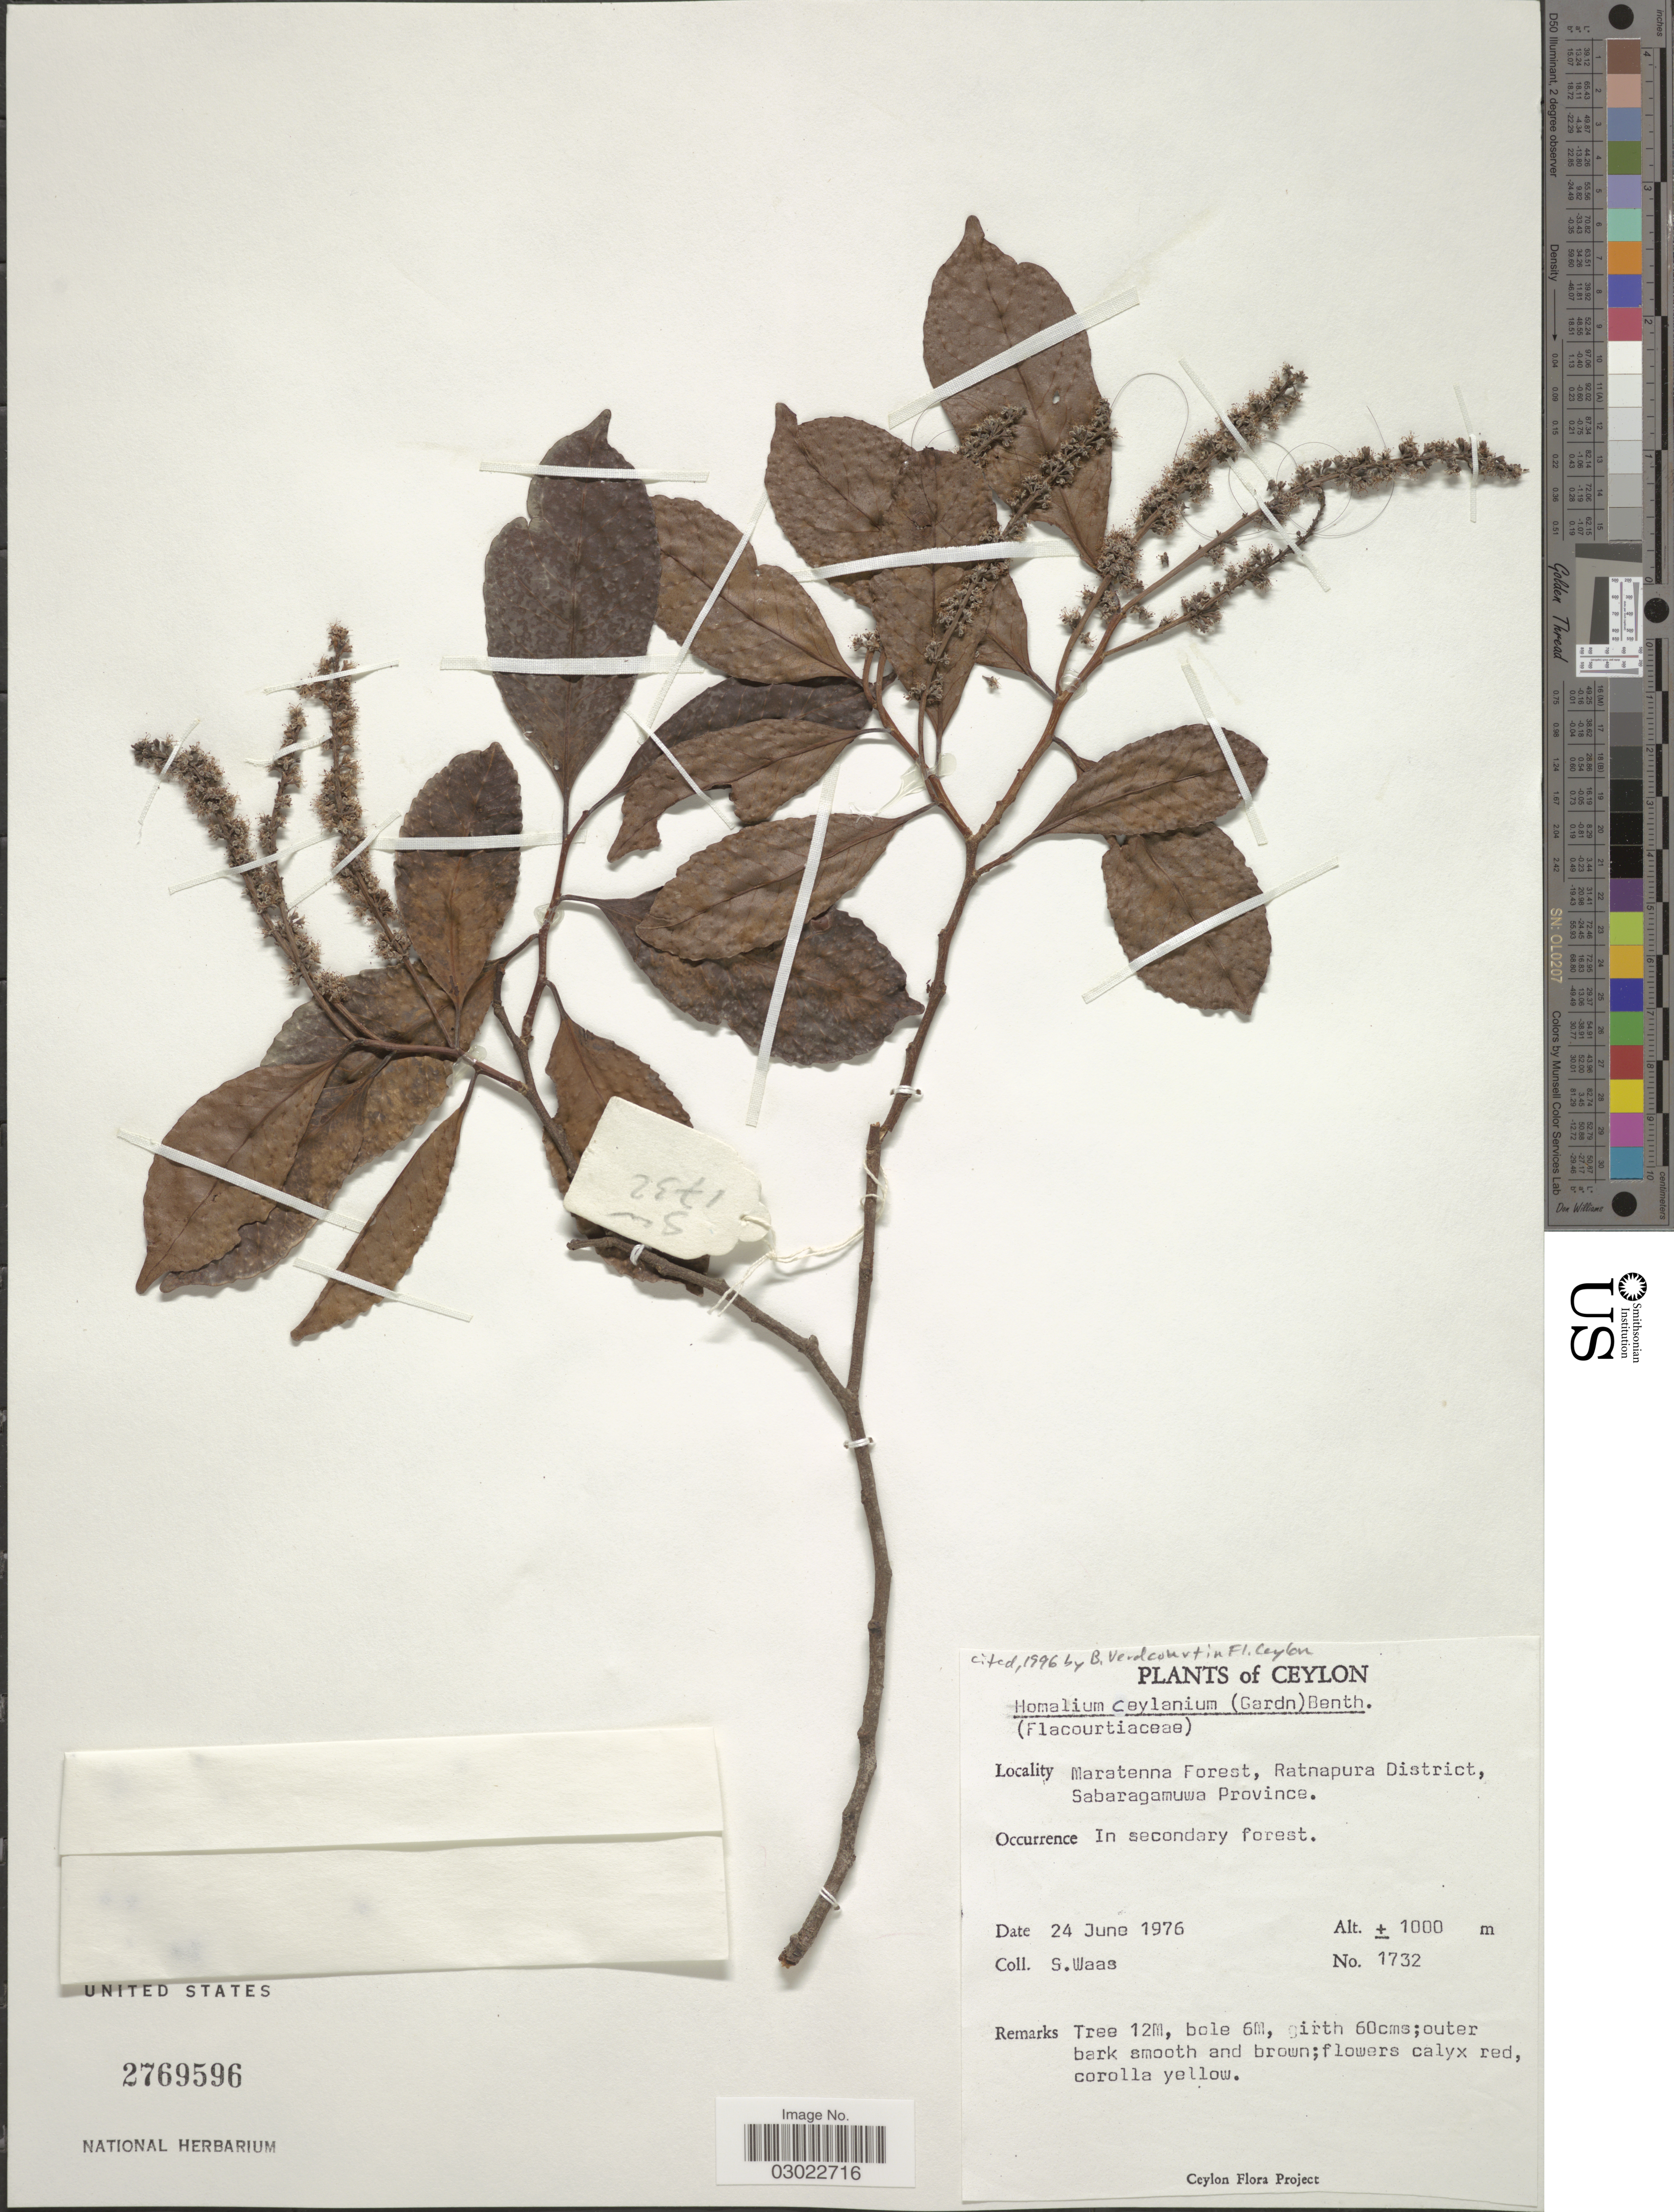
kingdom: Plantae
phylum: Tracheophyta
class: Magnoliopsida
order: Malpighiales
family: Salicaceae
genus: Homalium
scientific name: Homalium ceylanicum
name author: (Gardner) Benth.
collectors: S. Waas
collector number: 1732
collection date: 1976-06-24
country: Sri Lanka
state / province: Sabaragamuwa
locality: Ceylon. Maratenna Forest, Ratnapura District.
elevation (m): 1000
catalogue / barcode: US 2769596